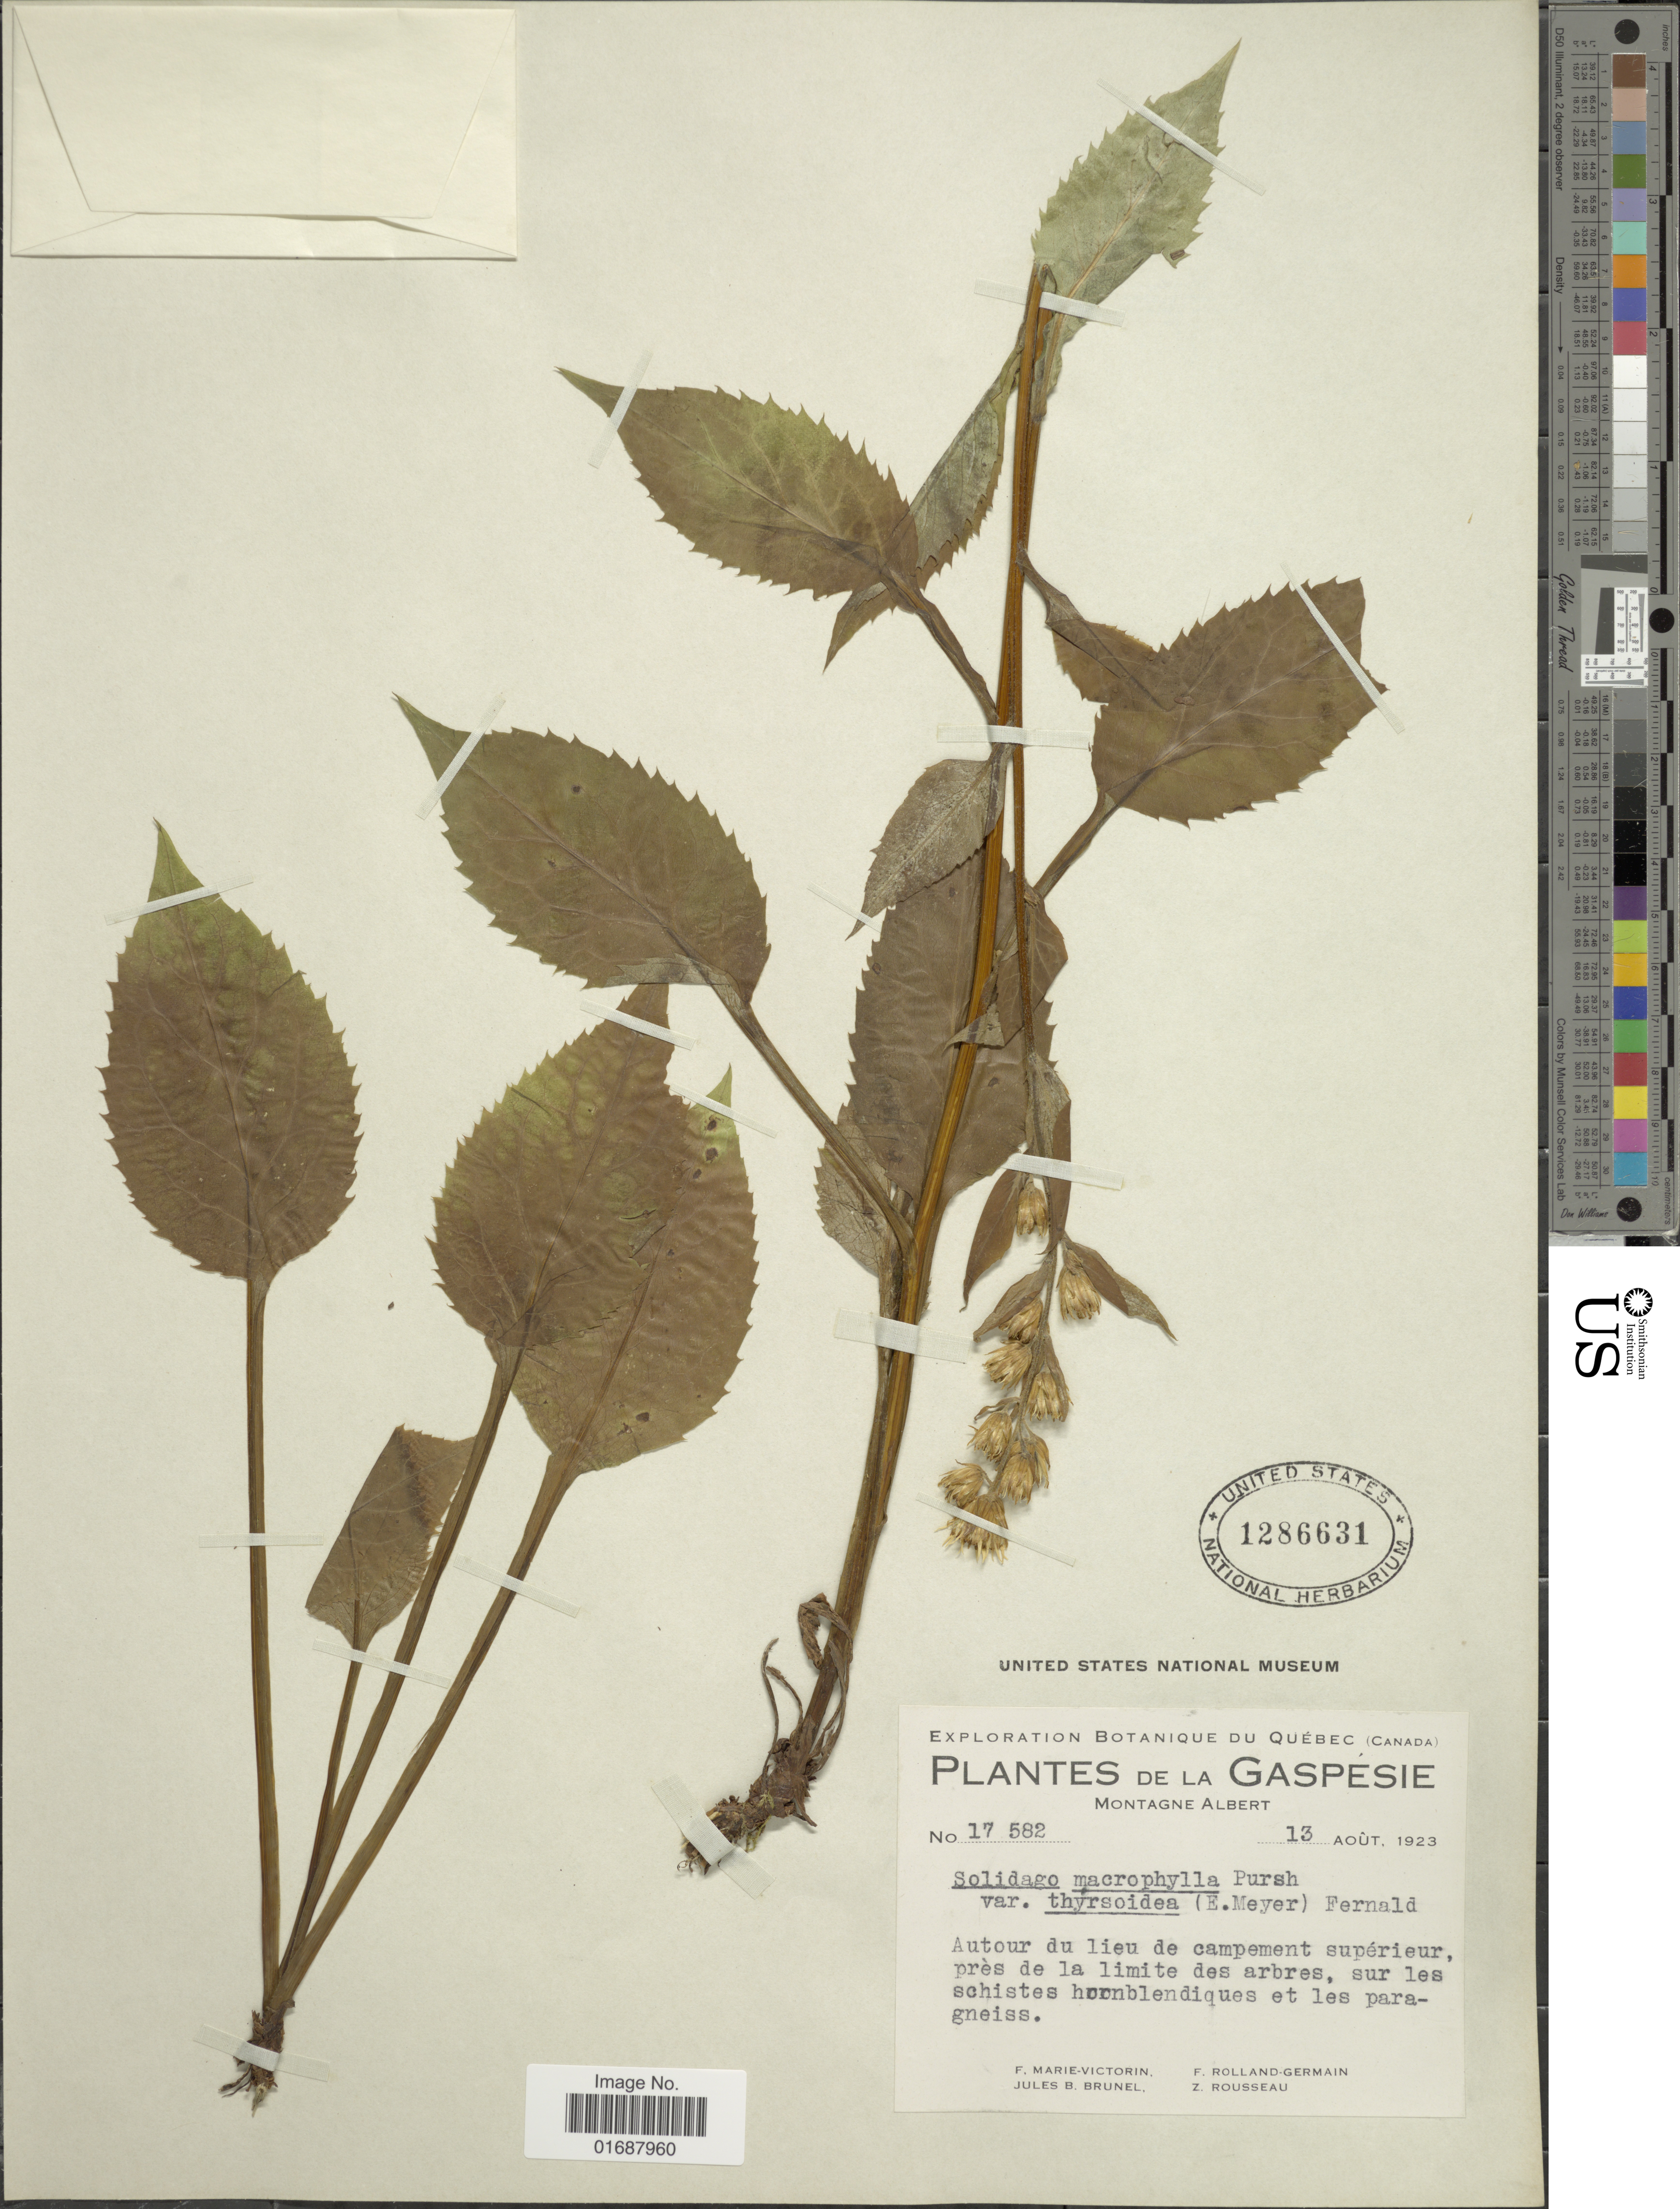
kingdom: Plantae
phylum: Tracheophyta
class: Magnoliopsida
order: Asterales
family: Asteraceae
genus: Solidago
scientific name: Solidago macrophylla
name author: Banks ex Pursh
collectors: F. Marie-Victorin, J. Brunel, Rolland-Germain & Z. Rousseau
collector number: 17582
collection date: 1923-08-13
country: Canada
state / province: Quebec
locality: Quebec (Canada) Montagne Albert.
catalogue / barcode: US 1286631